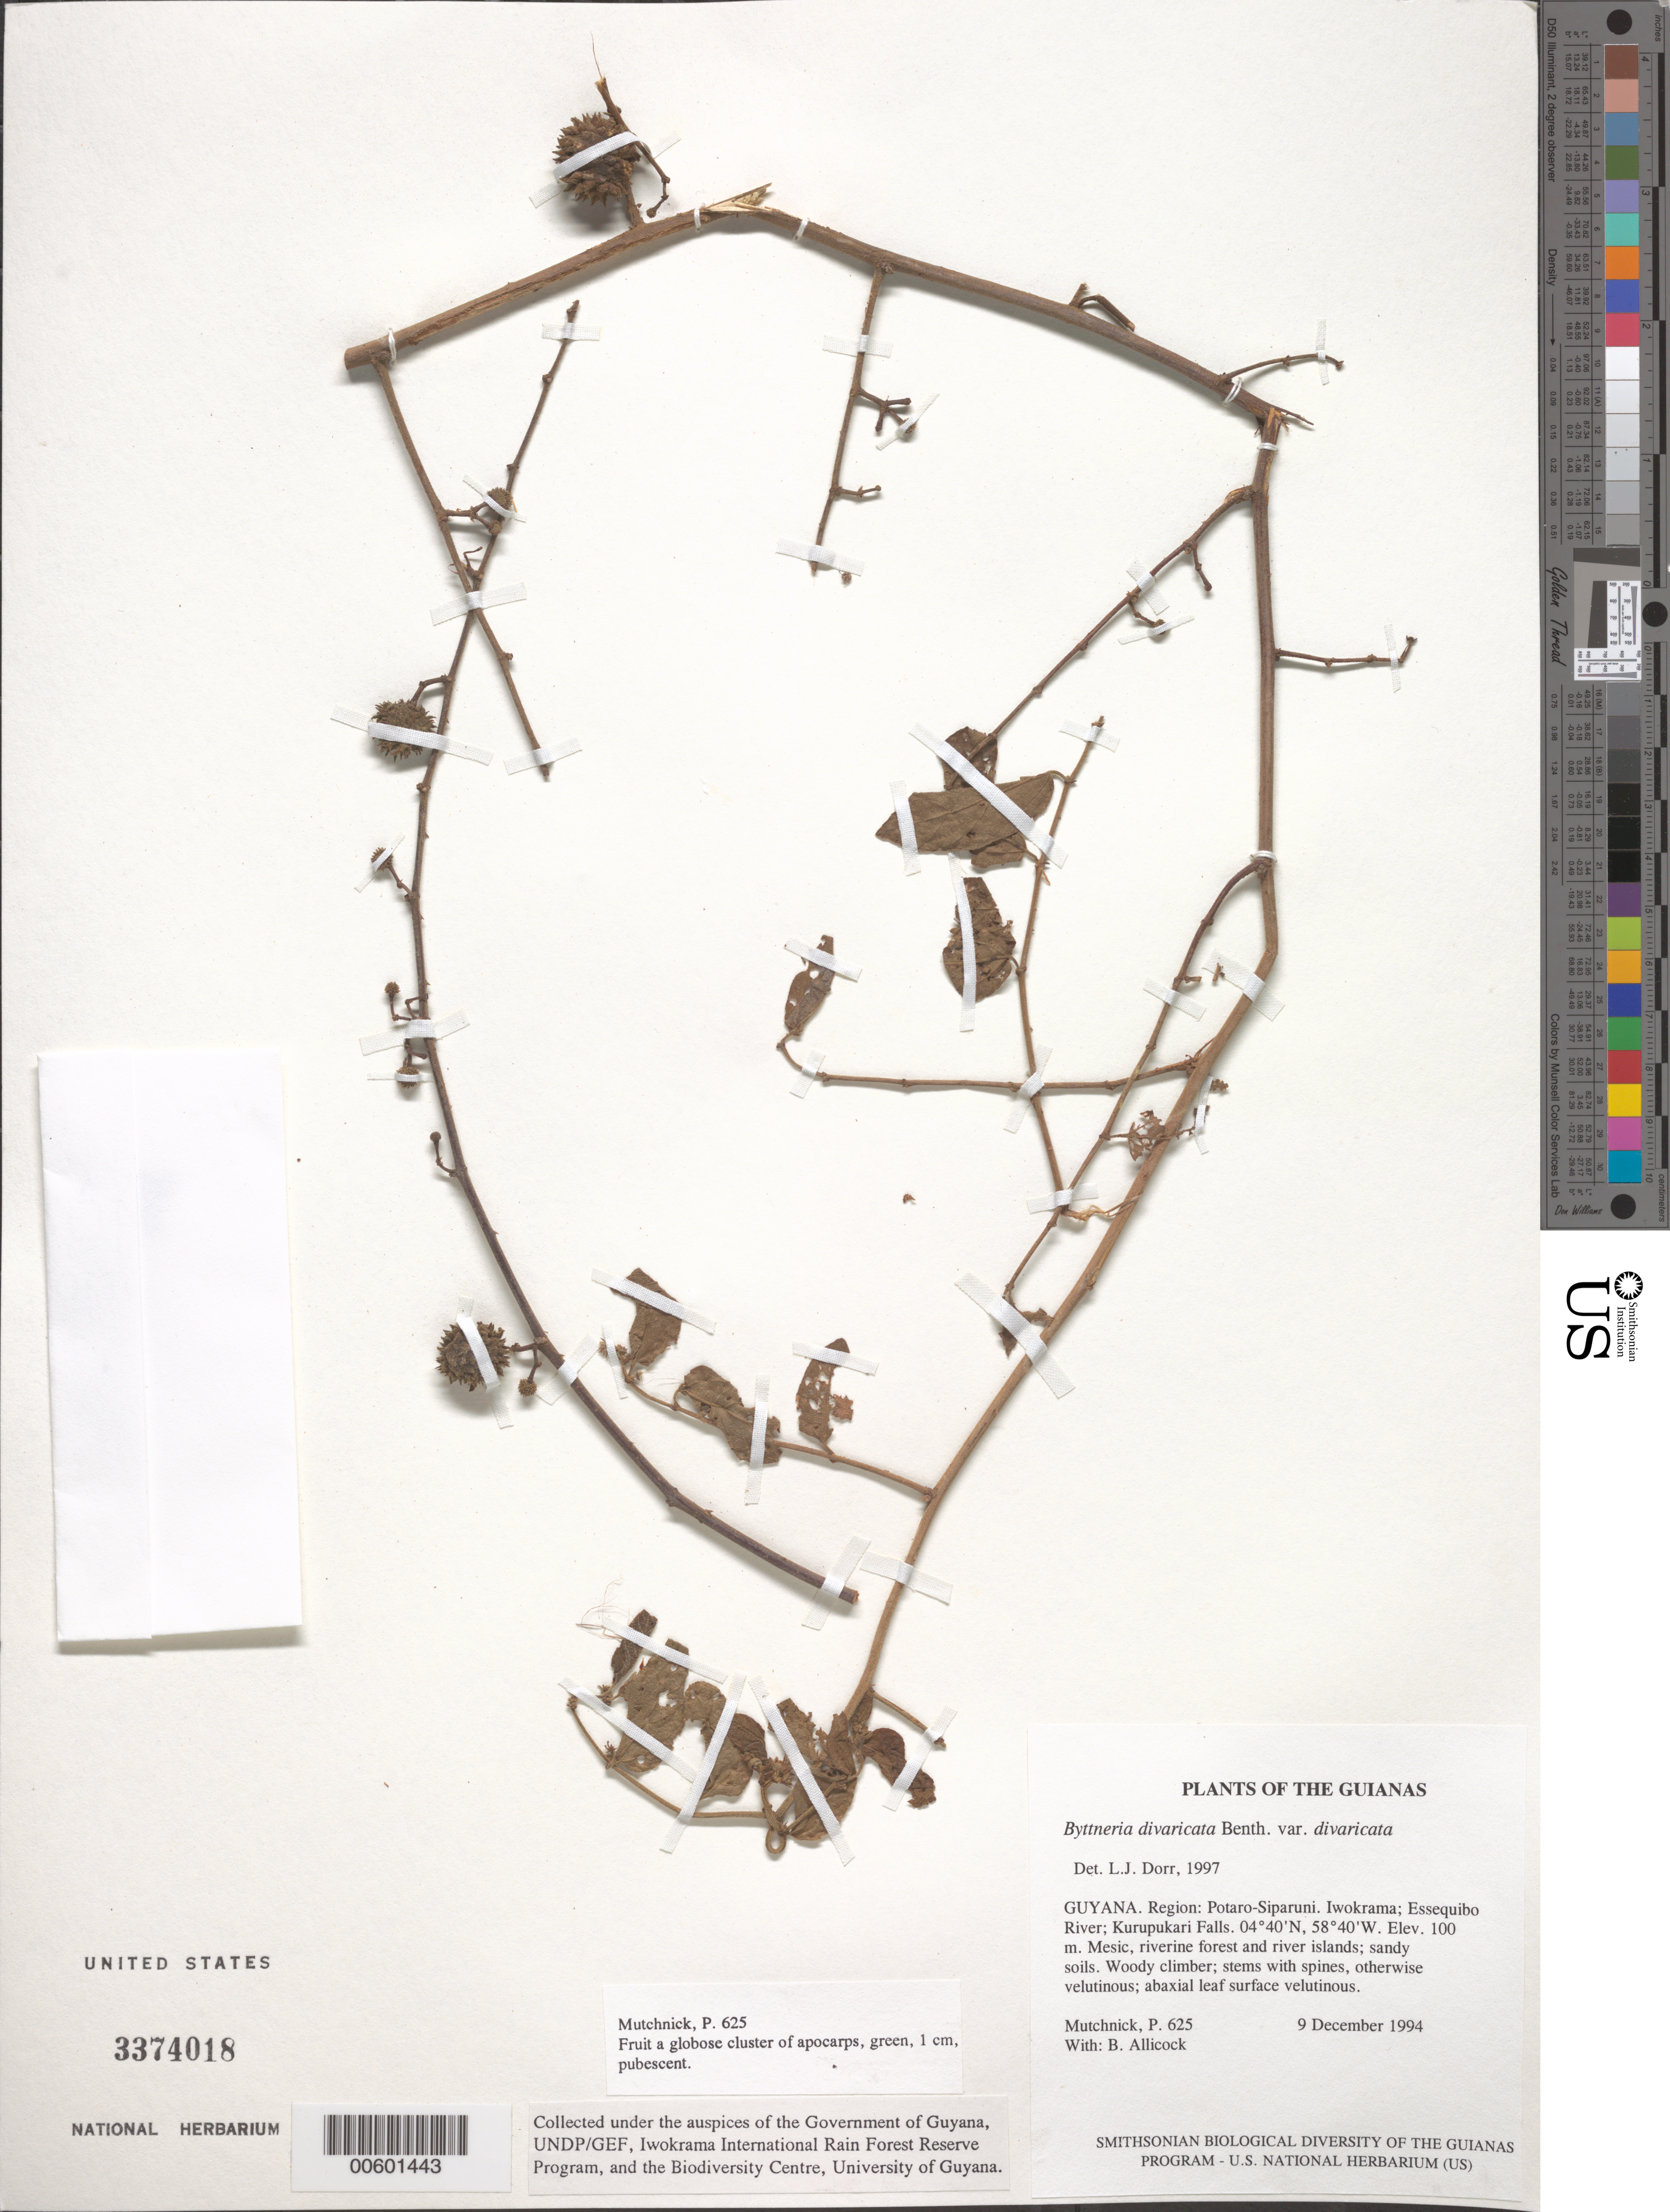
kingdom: Plantae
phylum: Tracheophyta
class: Magnoliopsida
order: Malvales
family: Malvaceae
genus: Byttneria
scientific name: Byttneria divaricata var. divaricata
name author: Benth.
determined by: Dorr, L. J., (BOT), Smithsonian Institution - National Museum of Natural History (UNITED STATES)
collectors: P. Mutchnick & B. Allicock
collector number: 625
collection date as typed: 9 December 1994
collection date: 1994-12-09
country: Guyana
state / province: Potaro-Siparuni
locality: Iwokrama; Essequibo River; Kurupukari Falls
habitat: Mesic, riverine forest and river islands; sandy soils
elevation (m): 100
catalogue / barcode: US 3374018